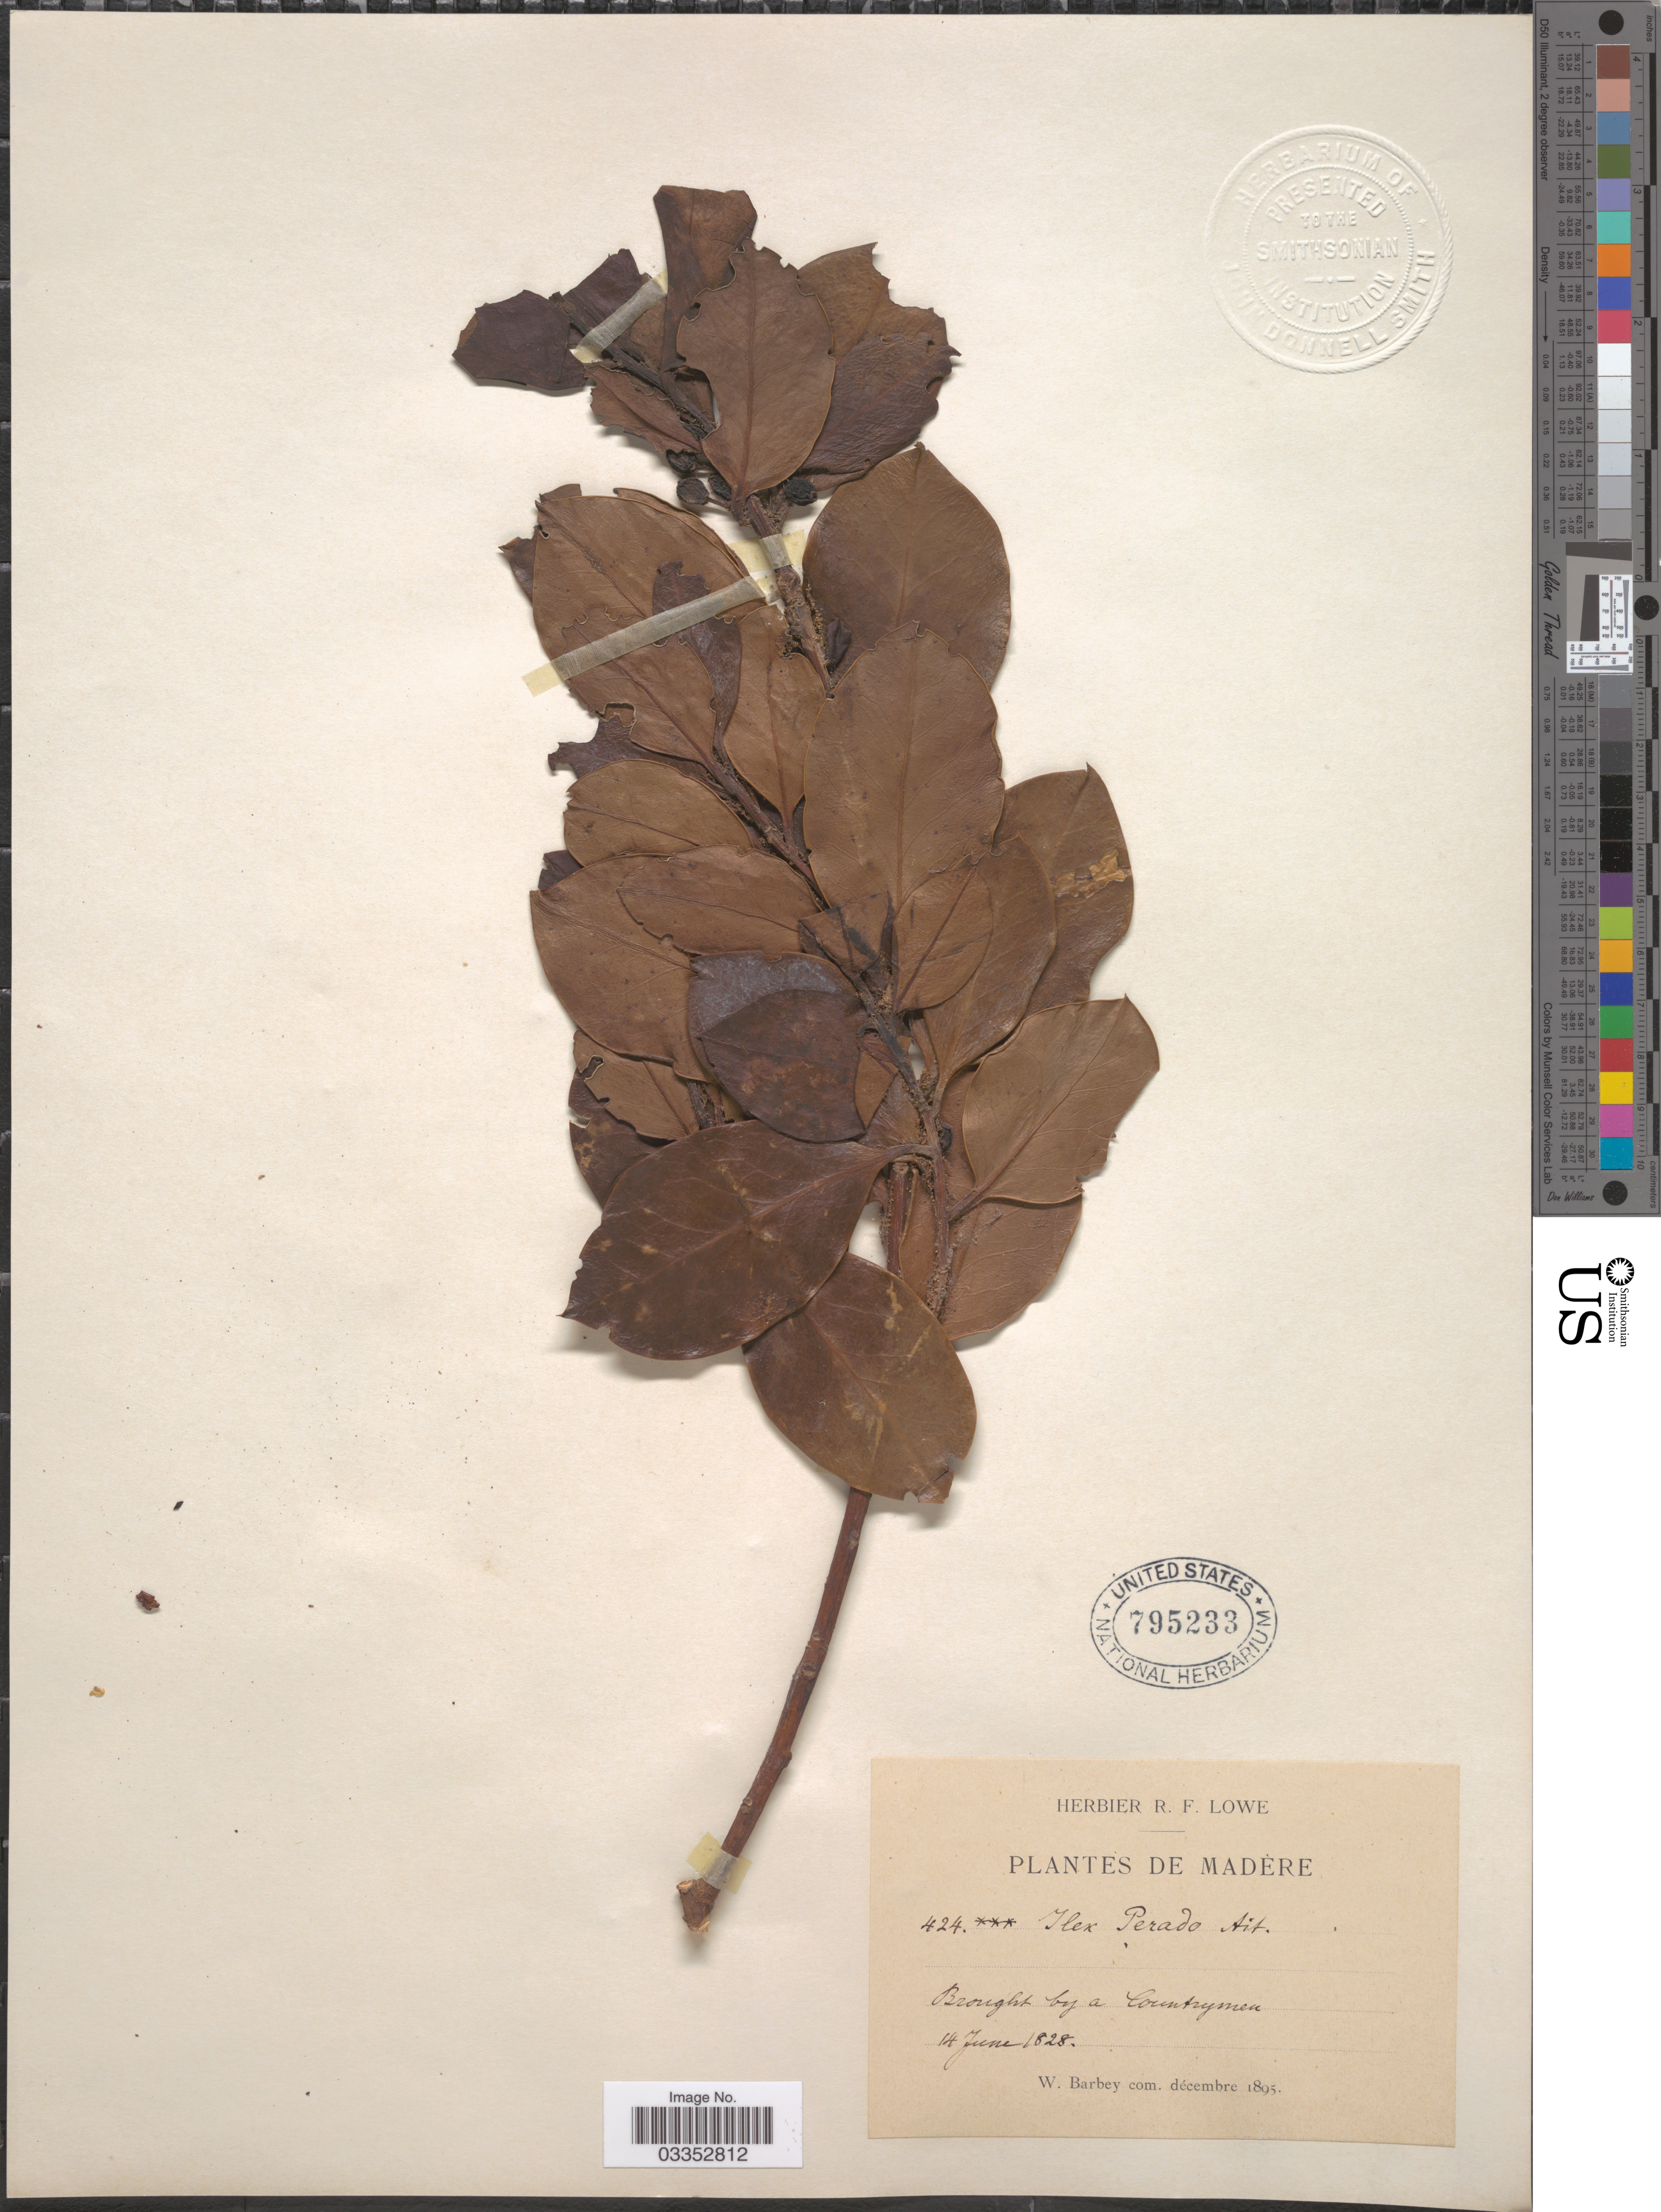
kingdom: Plantae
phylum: Tracheophyta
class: Magnoliopsida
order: Aquifoliales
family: Aquifoliaceae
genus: Ilex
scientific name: Ilex perado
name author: Aiton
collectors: W. Barbey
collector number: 424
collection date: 1828-06-14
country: Portugal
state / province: Madeira (Aut. Reg.)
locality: Madère.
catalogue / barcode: US 795233